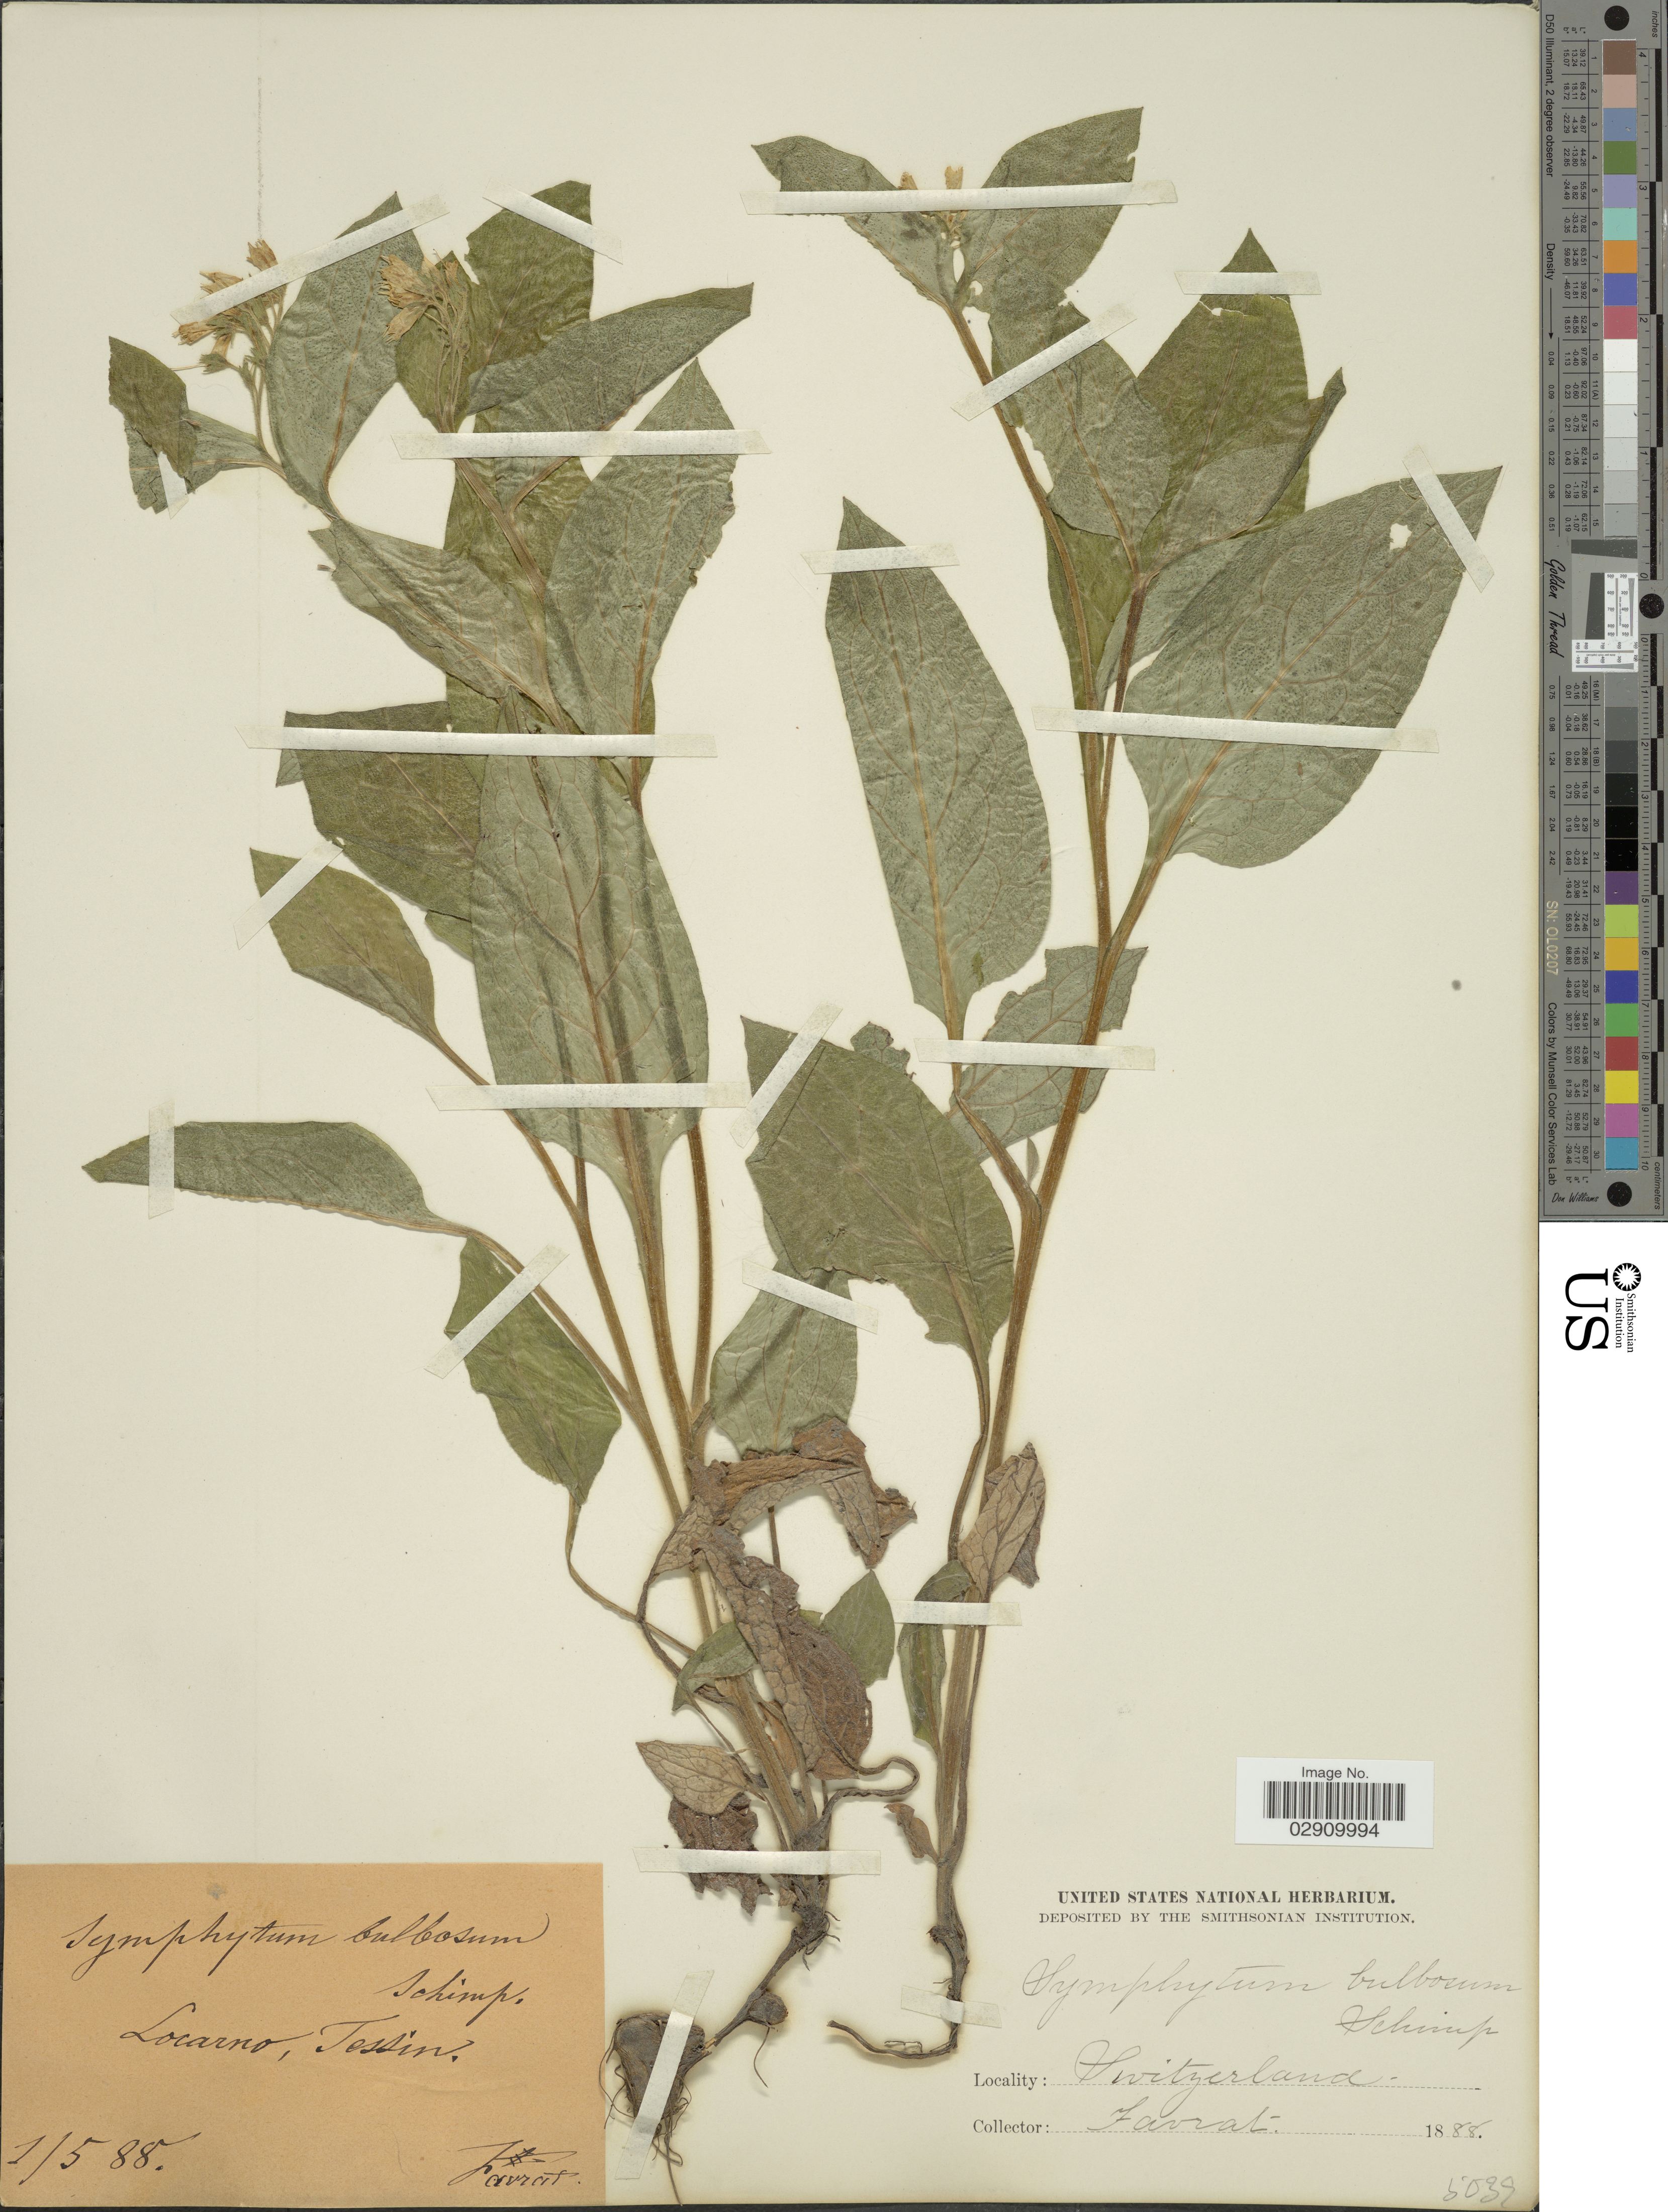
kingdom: Plantae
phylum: Tracheophyta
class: Magnoliopsida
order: Boraginales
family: Boraginaceae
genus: Symphytum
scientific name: Symphytum bulbosum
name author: Schimp.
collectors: L. Favrat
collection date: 1888-05-01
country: Switzerland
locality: Locarno, Tessin.